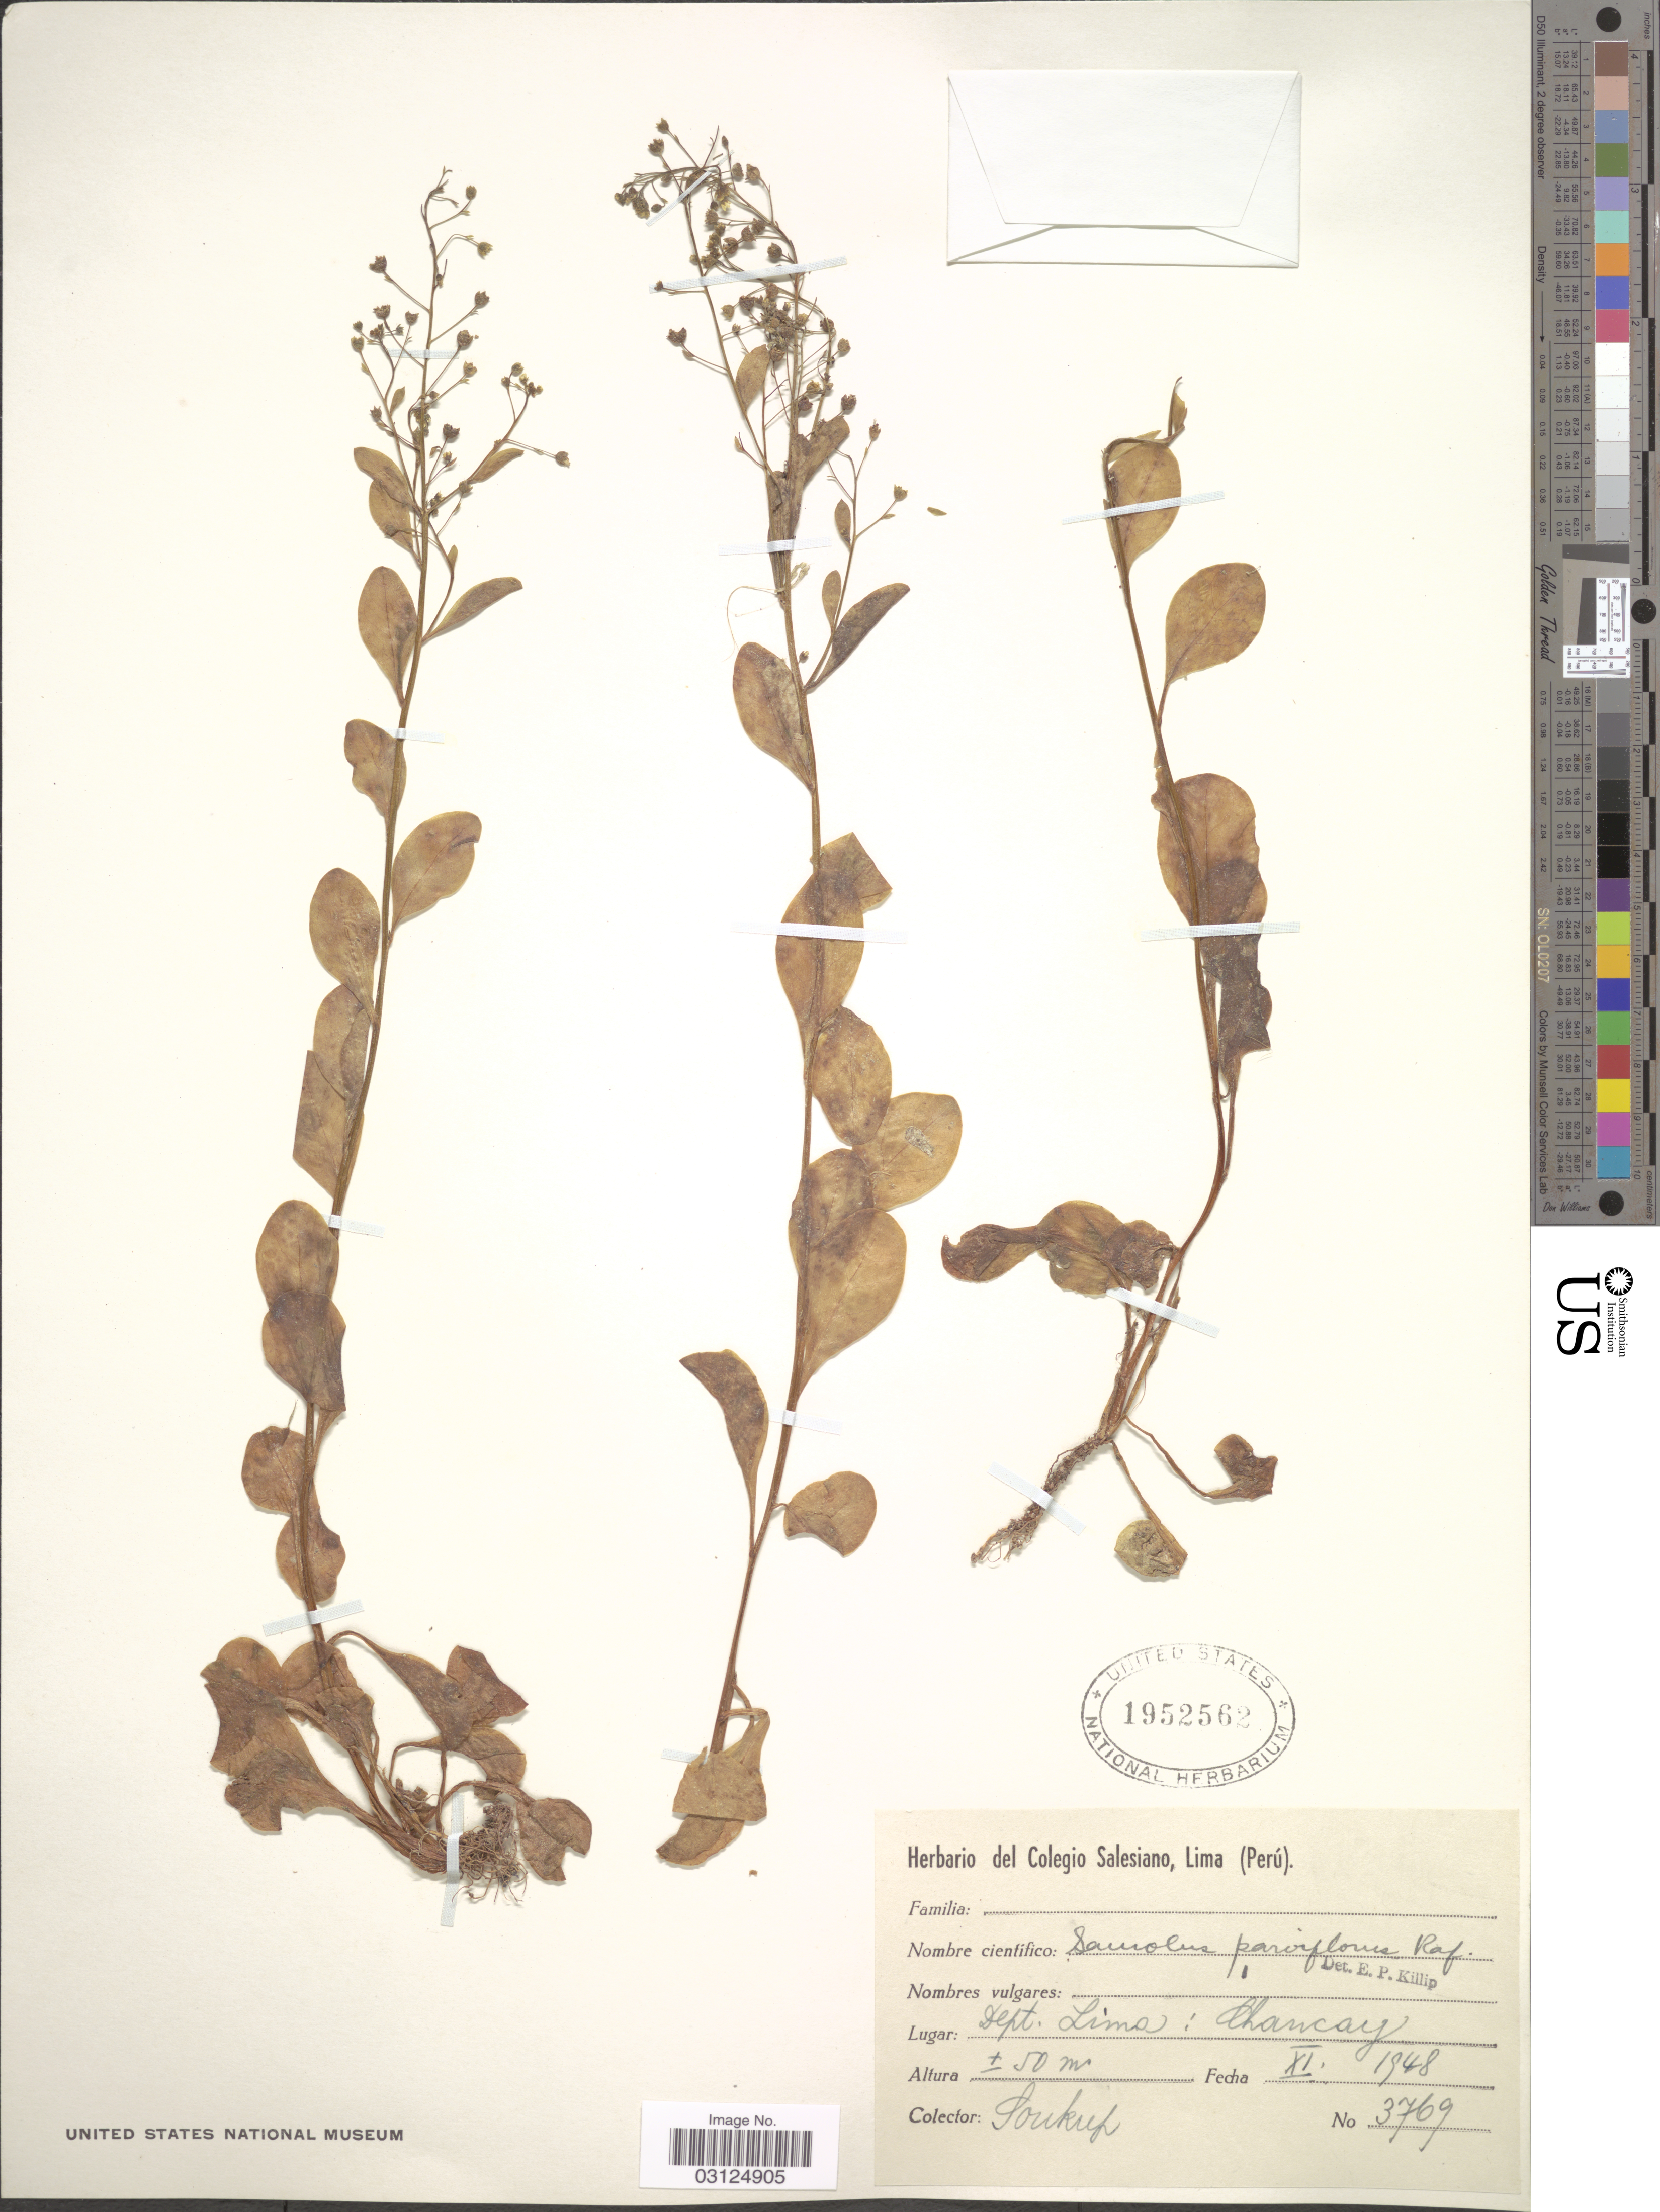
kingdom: Plantae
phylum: Tracheophyta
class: Magnoliopsida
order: Ericales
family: Primulaceae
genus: Samolus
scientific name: Samolus parviflorus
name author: Raf.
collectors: -- Soukup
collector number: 3769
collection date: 1948-12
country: Peru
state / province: Lima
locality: Dept. Lima: Chancay.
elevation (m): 50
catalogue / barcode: US 1952562